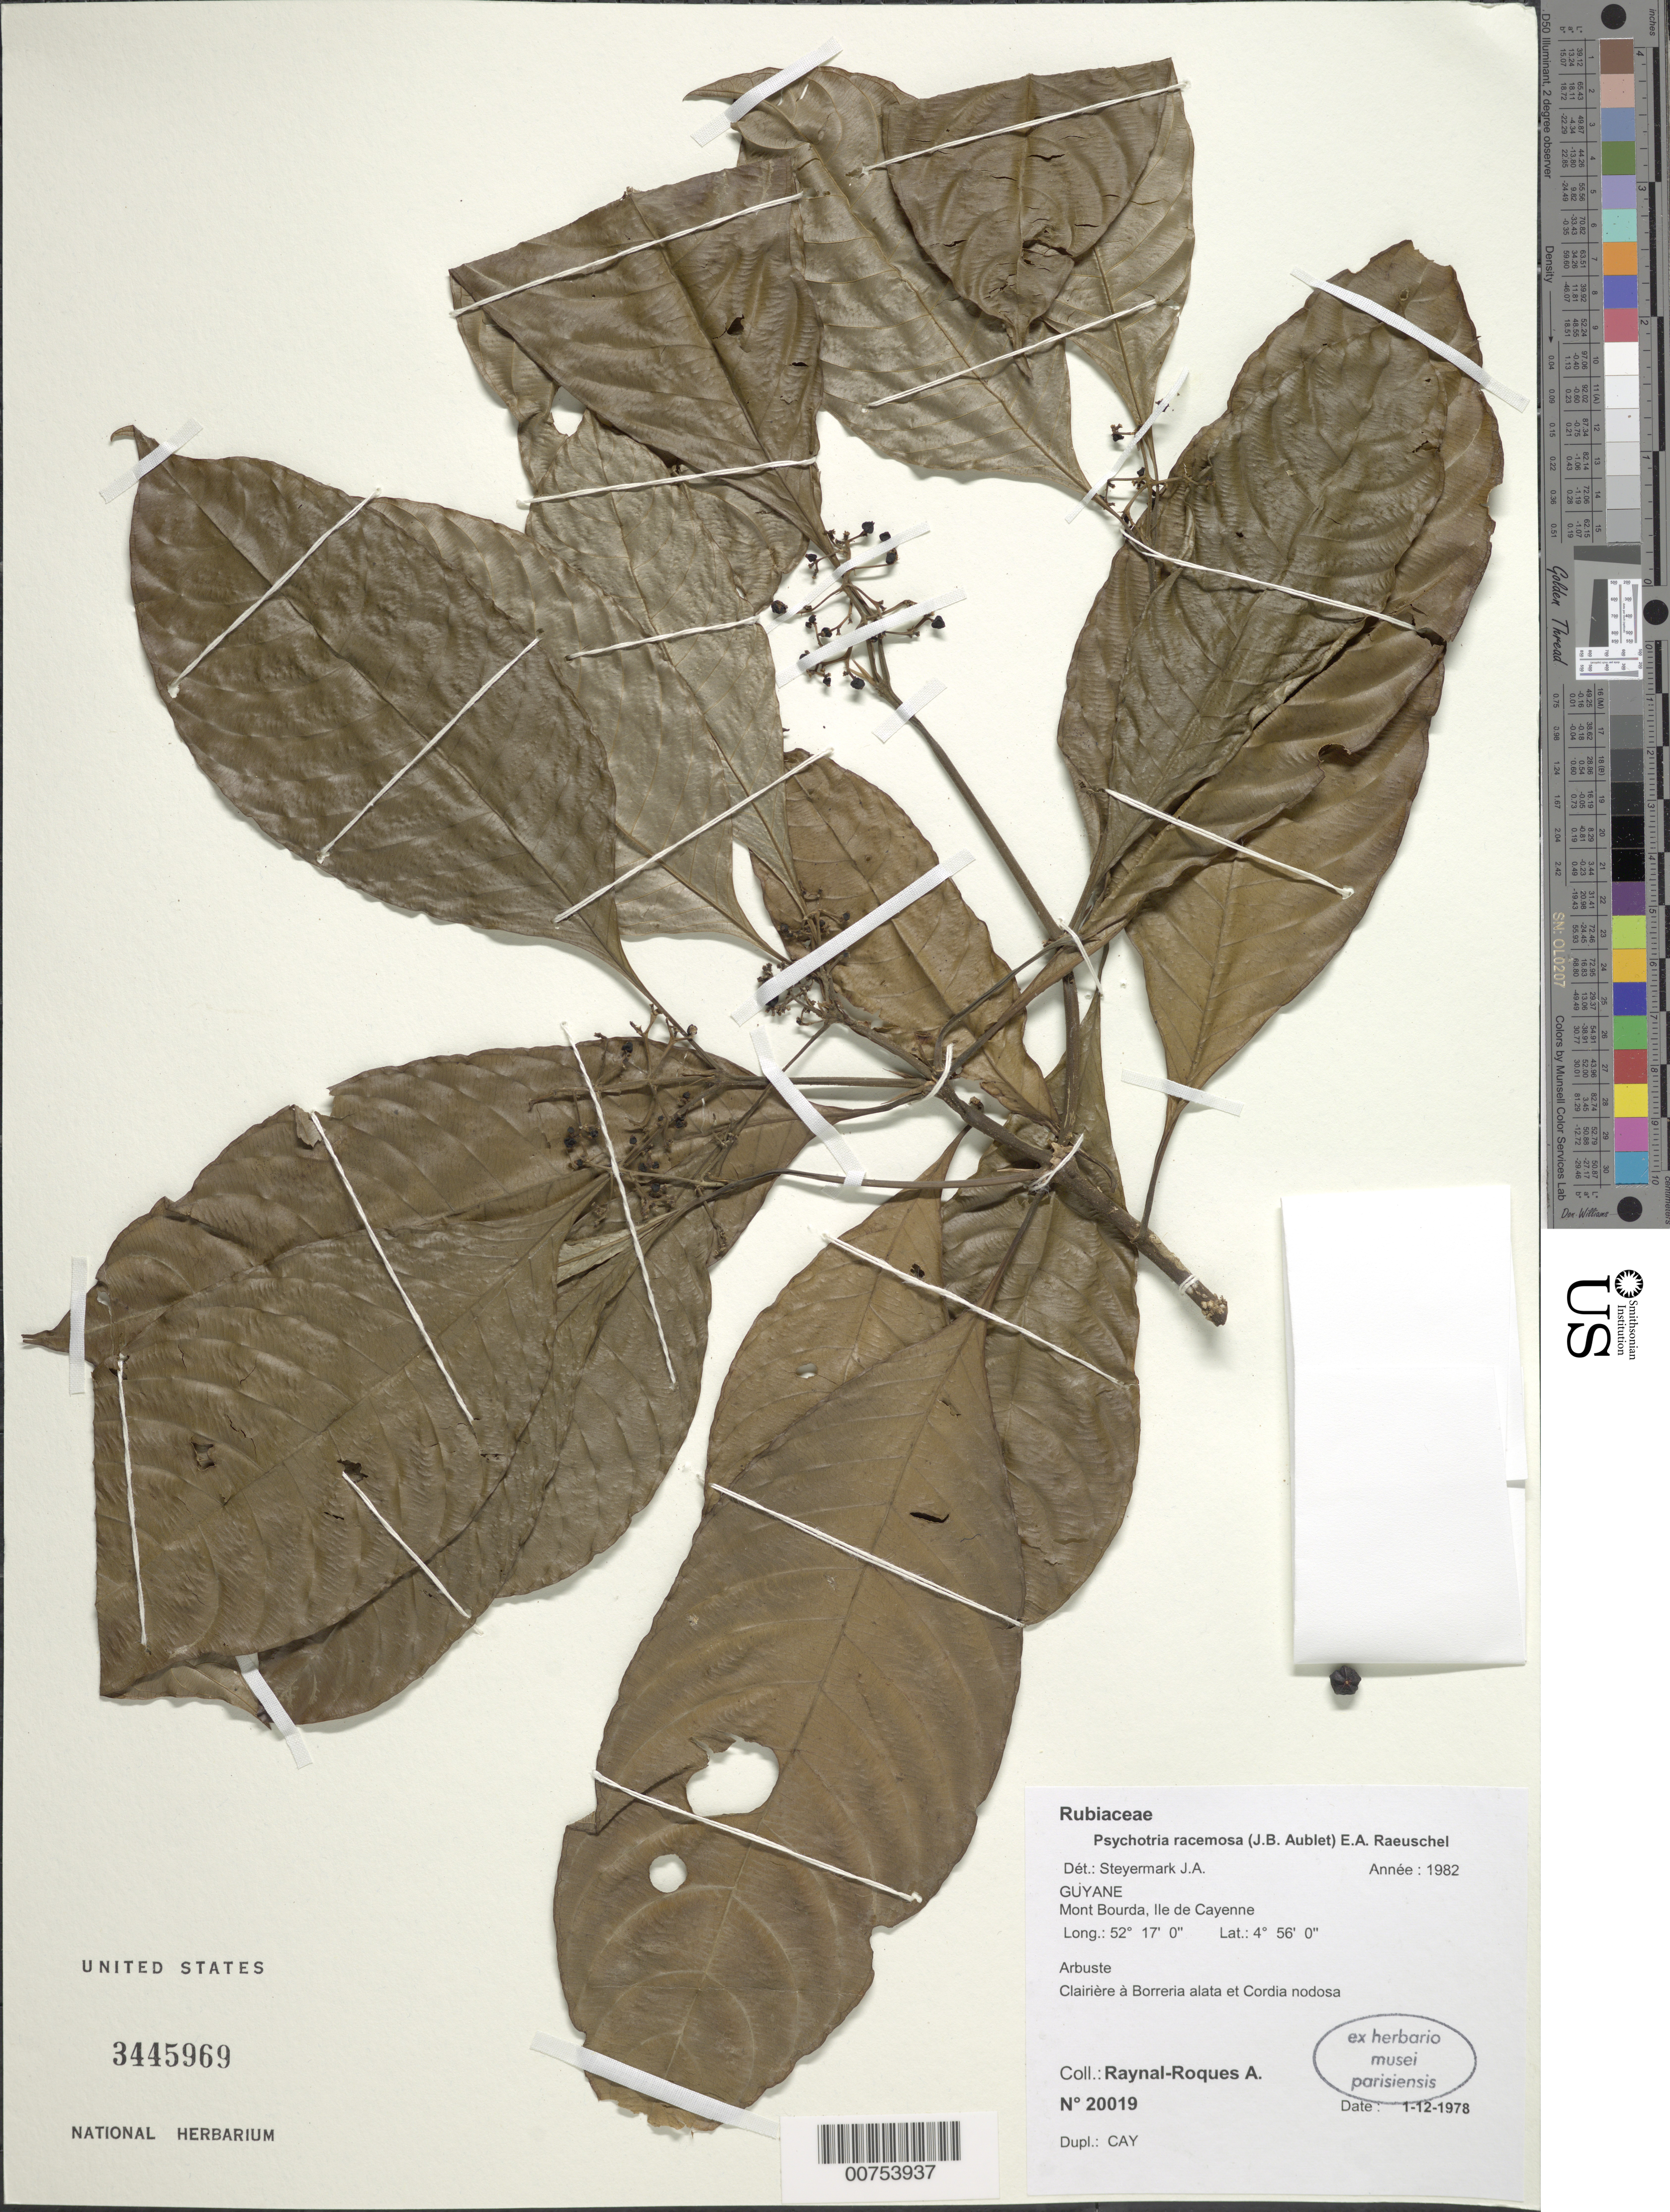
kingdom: Plantae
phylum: Tracheophyta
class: Magnoliopsida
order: Gentianales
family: Rubiaceae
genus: Palicourea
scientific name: Palicourea racemosa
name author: (Aubl.) Borhidi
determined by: Kirkbride, J. H., Jr.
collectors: A. M. Raynal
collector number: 20019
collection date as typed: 12-Jan-78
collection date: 1978-01-12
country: French Guiana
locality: Mont Bourda, Ile de Cayenne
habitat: Clairierre a Borreria alata et Cordia nodosa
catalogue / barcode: US 3445969